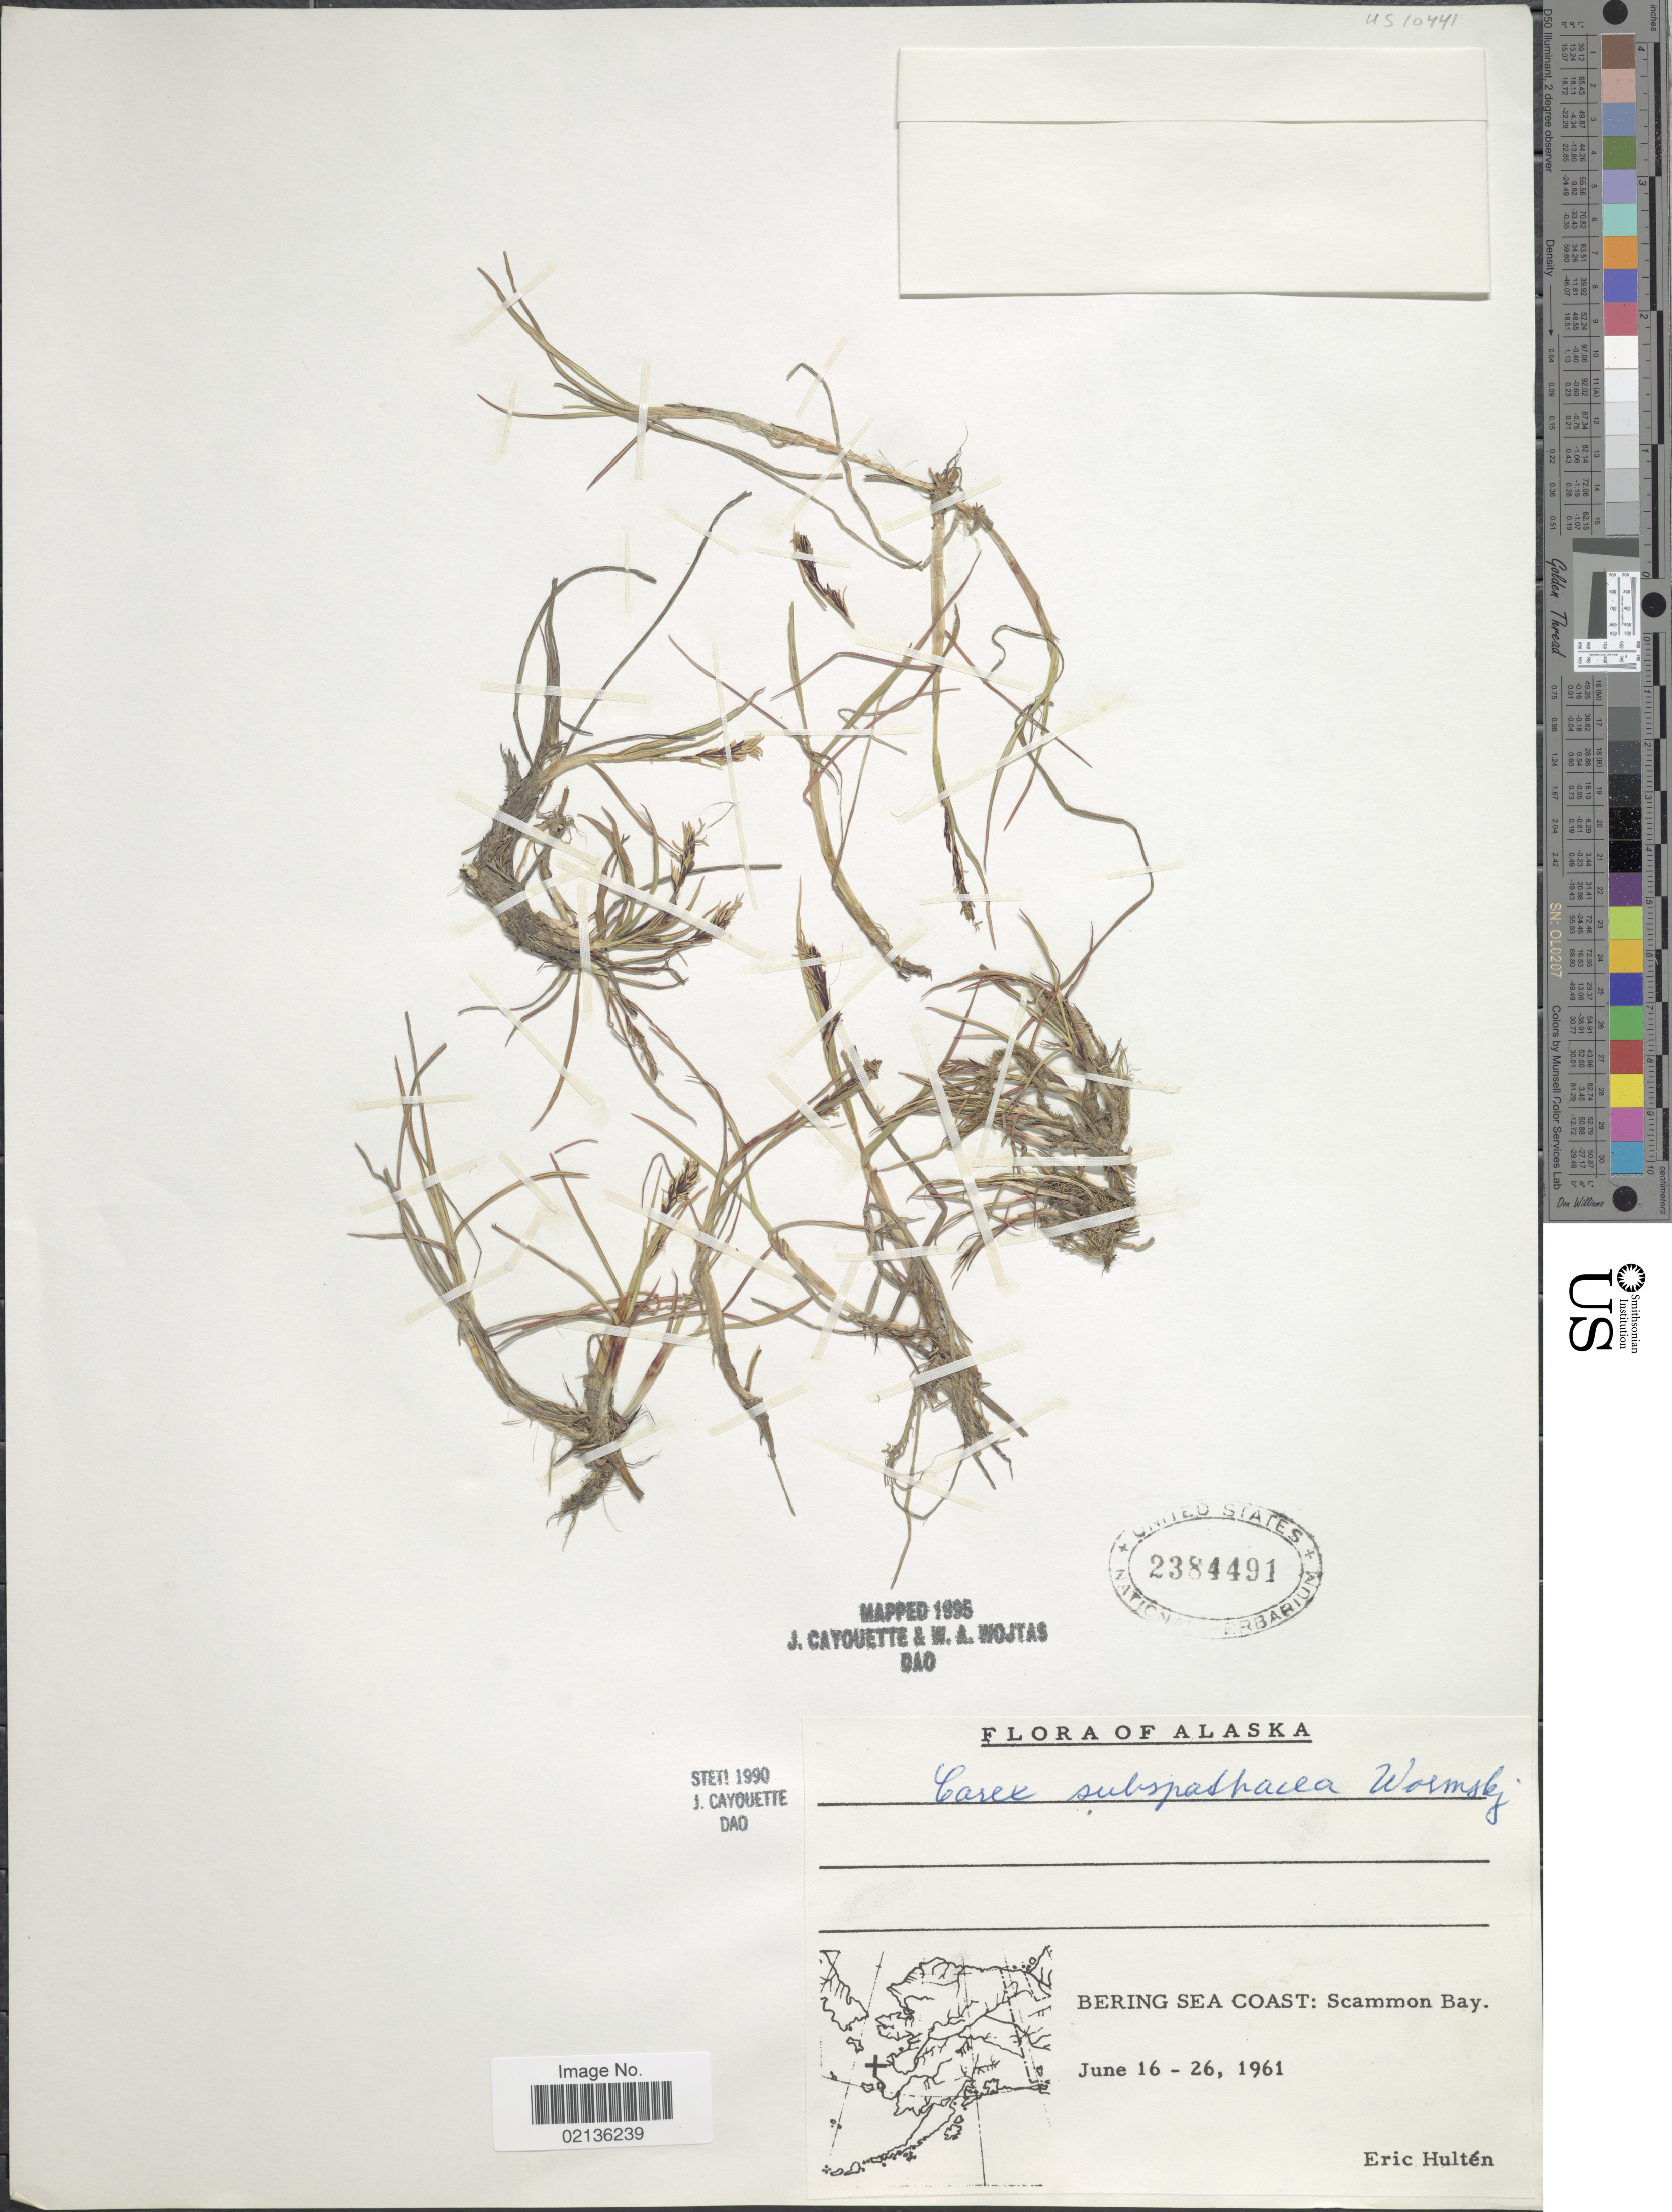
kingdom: Plantae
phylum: Tracheophyta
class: Liliopsida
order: Poales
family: Cyperaceae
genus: Carex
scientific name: Carex subspathacea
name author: Wormsk. ex Hornem.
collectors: E. G. Hultén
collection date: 1961-06-16/1961-06-26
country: United States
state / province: Alaska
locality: Bering Sea Coast: Scammon Bay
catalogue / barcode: US 2384491